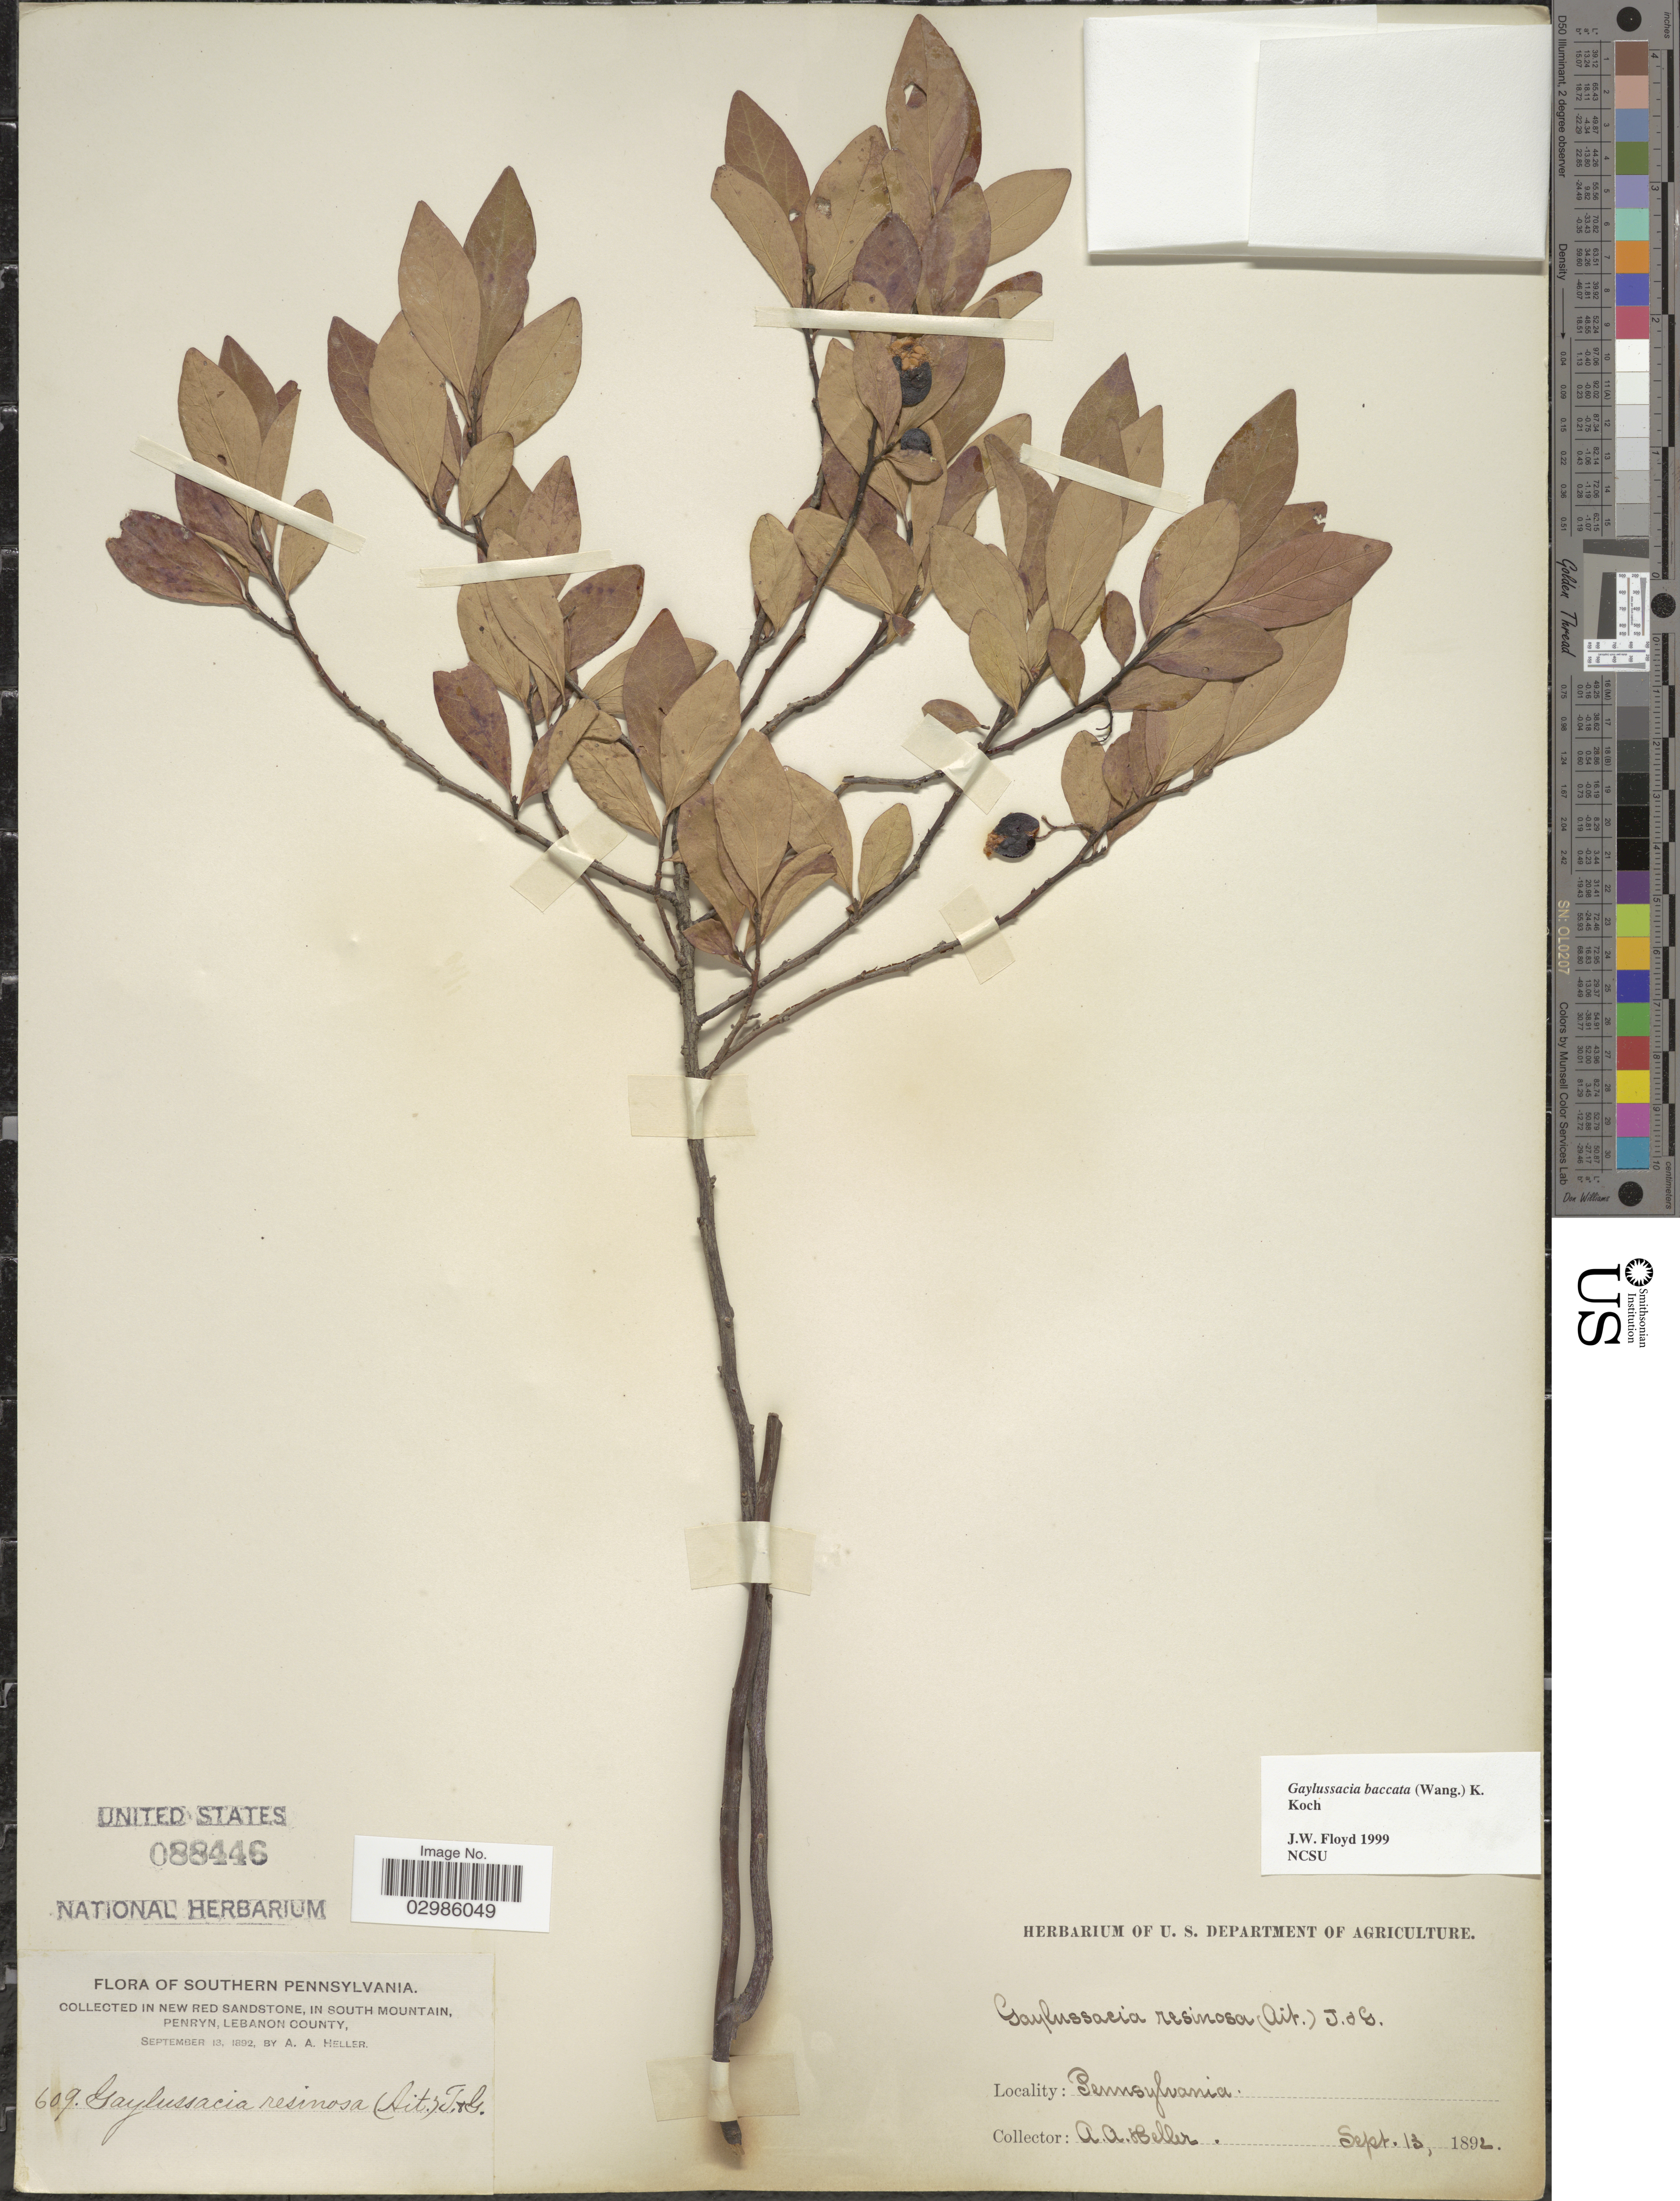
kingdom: Plantae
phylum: Tracheophyta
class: Magnoliopsida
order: Ericales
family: Ericaceae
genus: Gaylussacia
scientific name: Gaylussacia baccata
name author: (Wangenh.) K. Koch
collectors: A. A. Heller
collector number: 609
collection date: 1892-09-13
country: United States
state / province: Pennsylvania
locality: Southern Pennsylvania. In New Red Sandstone, in South Mountain, Penryn, Lebanon County.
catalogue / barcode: US 88446